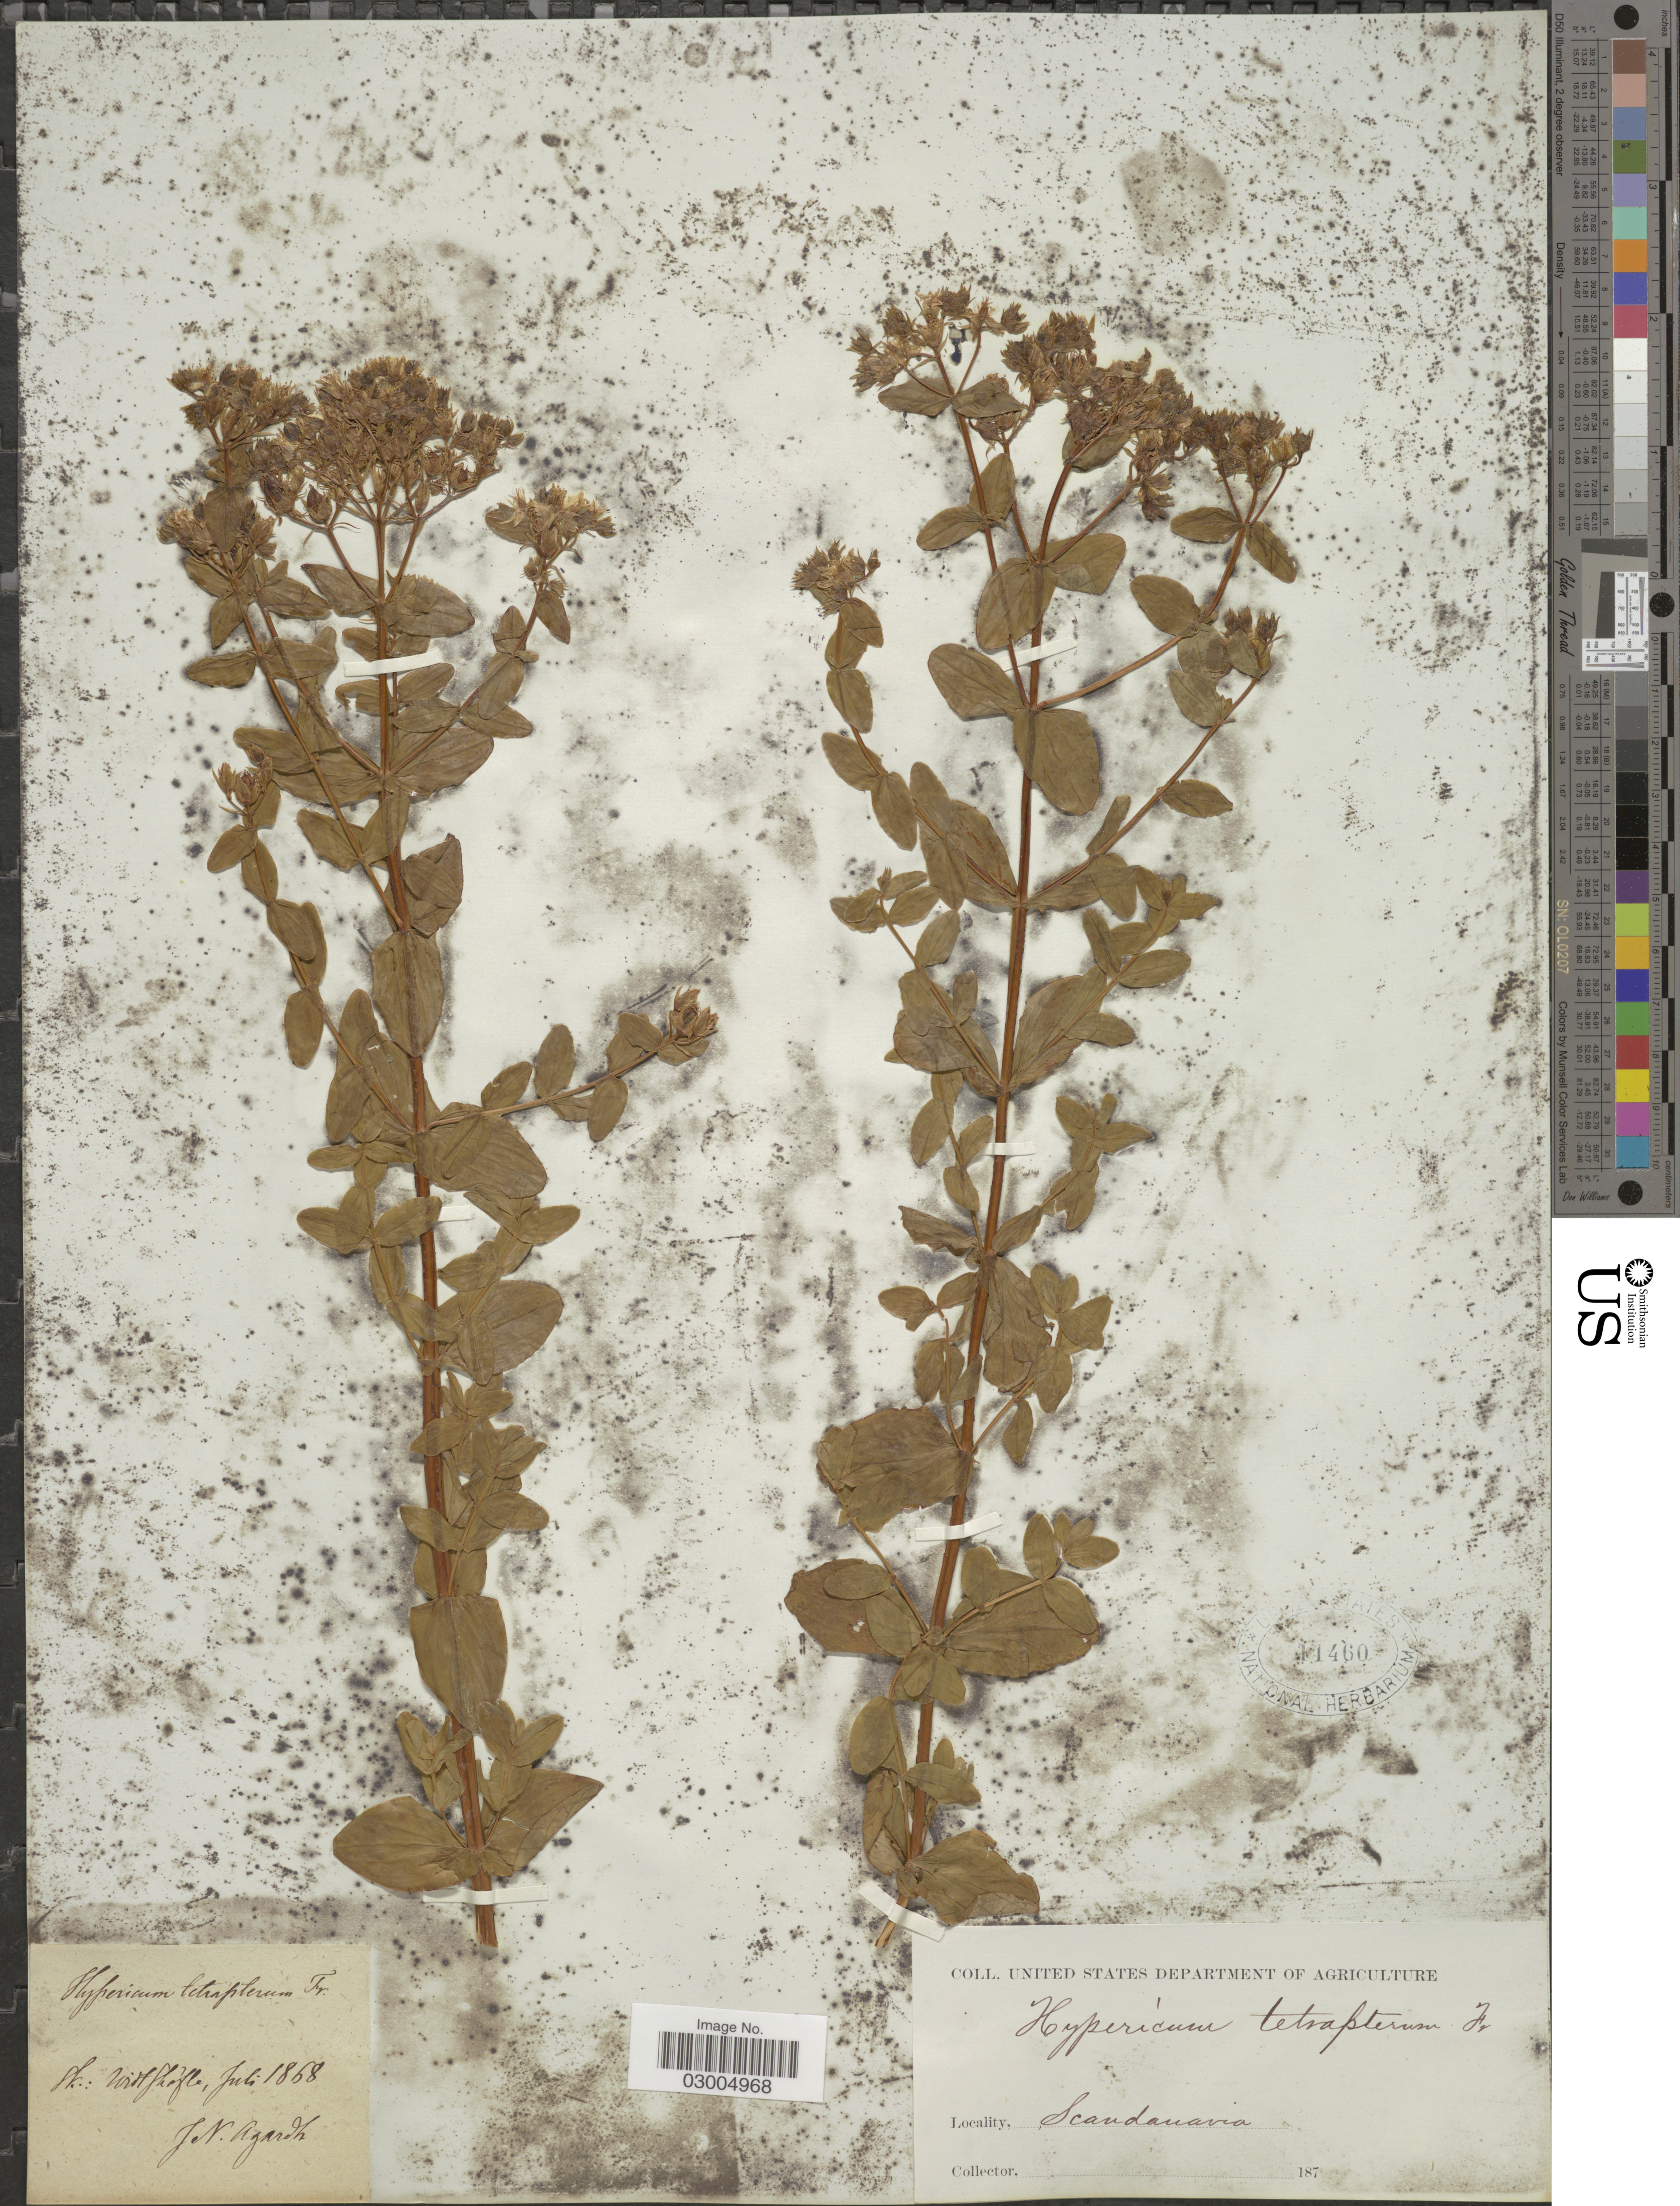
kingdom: Plantae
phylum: Tracheophyta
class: Magnoliopsida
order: Malpighiales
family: Hypericaceae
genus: Hypericum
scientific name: Hypericum tetrapterum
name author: Fr.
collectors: J. Agardh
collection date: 1868-07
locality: St. Widshofle, Scandanavia.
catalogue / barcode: US 11460